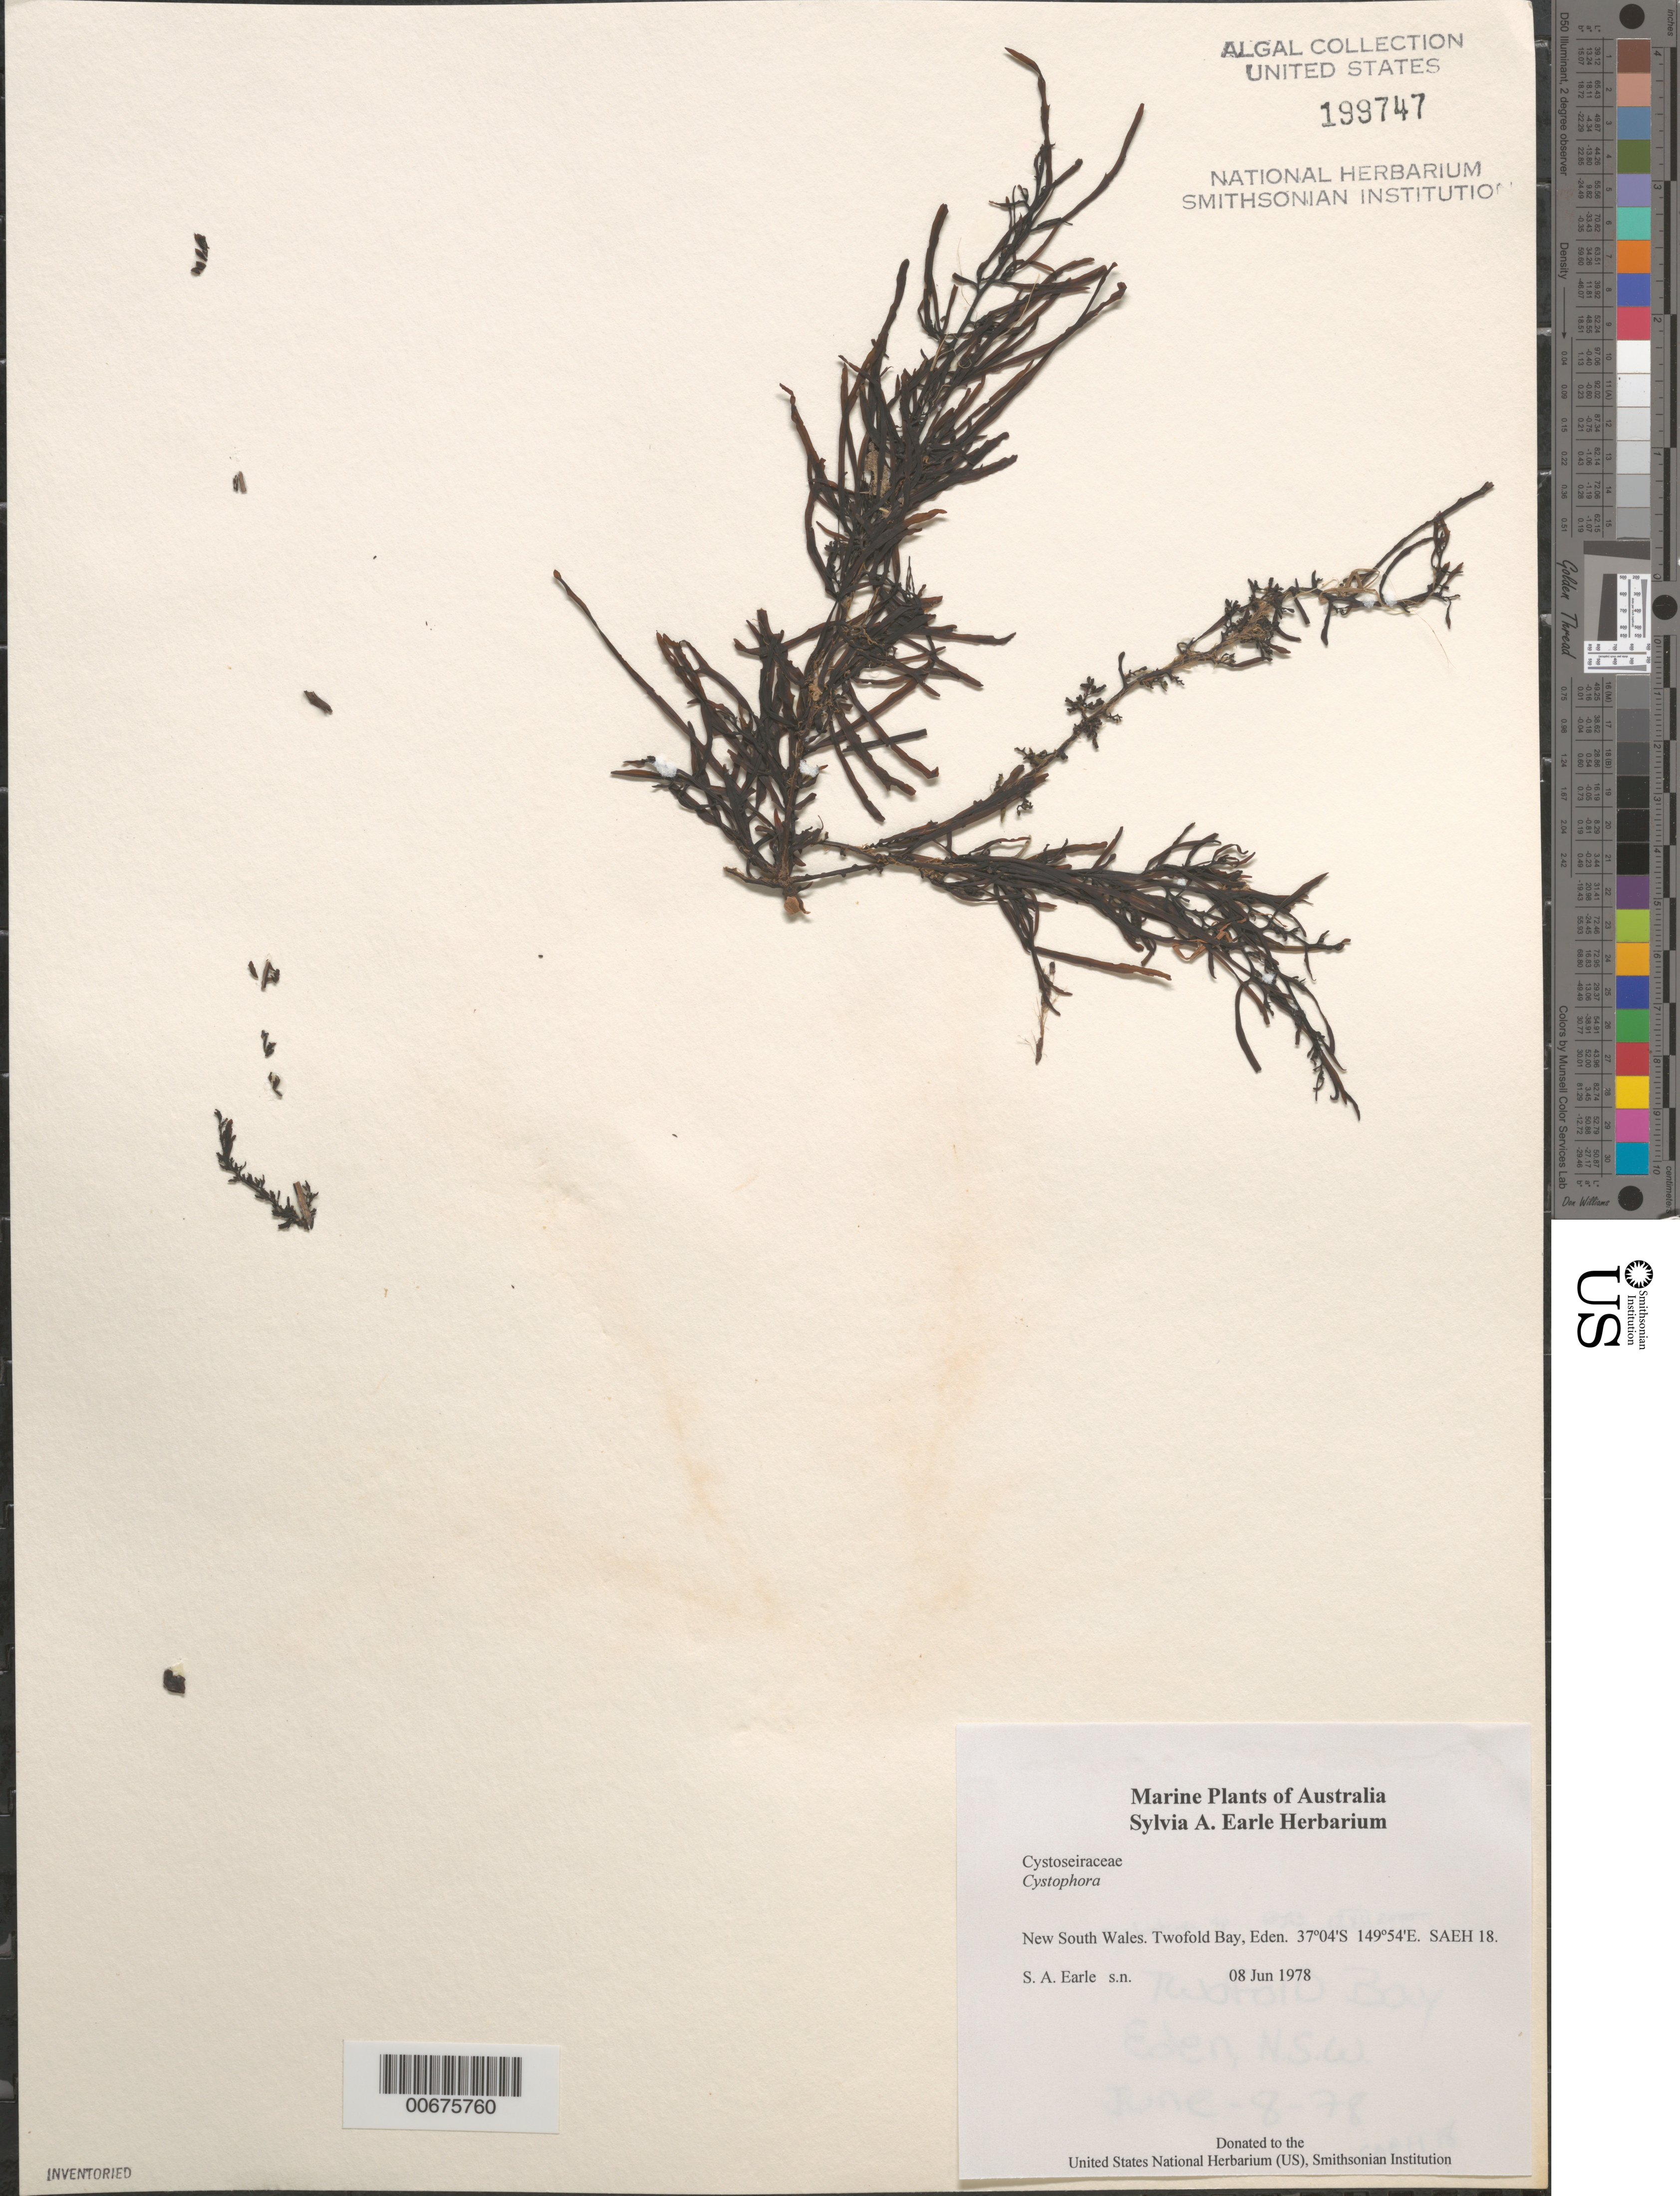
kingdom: Chromista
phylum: Ochrophyta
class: Phaeophyceae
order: Fucales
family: Sargassaceae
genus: Cystophora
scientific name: Cystophora sp.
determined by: Earle, S. A.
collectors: S. A. Earle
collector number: Saeh 18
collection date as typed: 08 Jun 1978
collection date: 1978-06-08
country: Australia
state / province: New South Wales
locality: Twofold Bay, Eden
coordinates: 37 04' S, 149 54' E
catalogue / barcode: US 199747